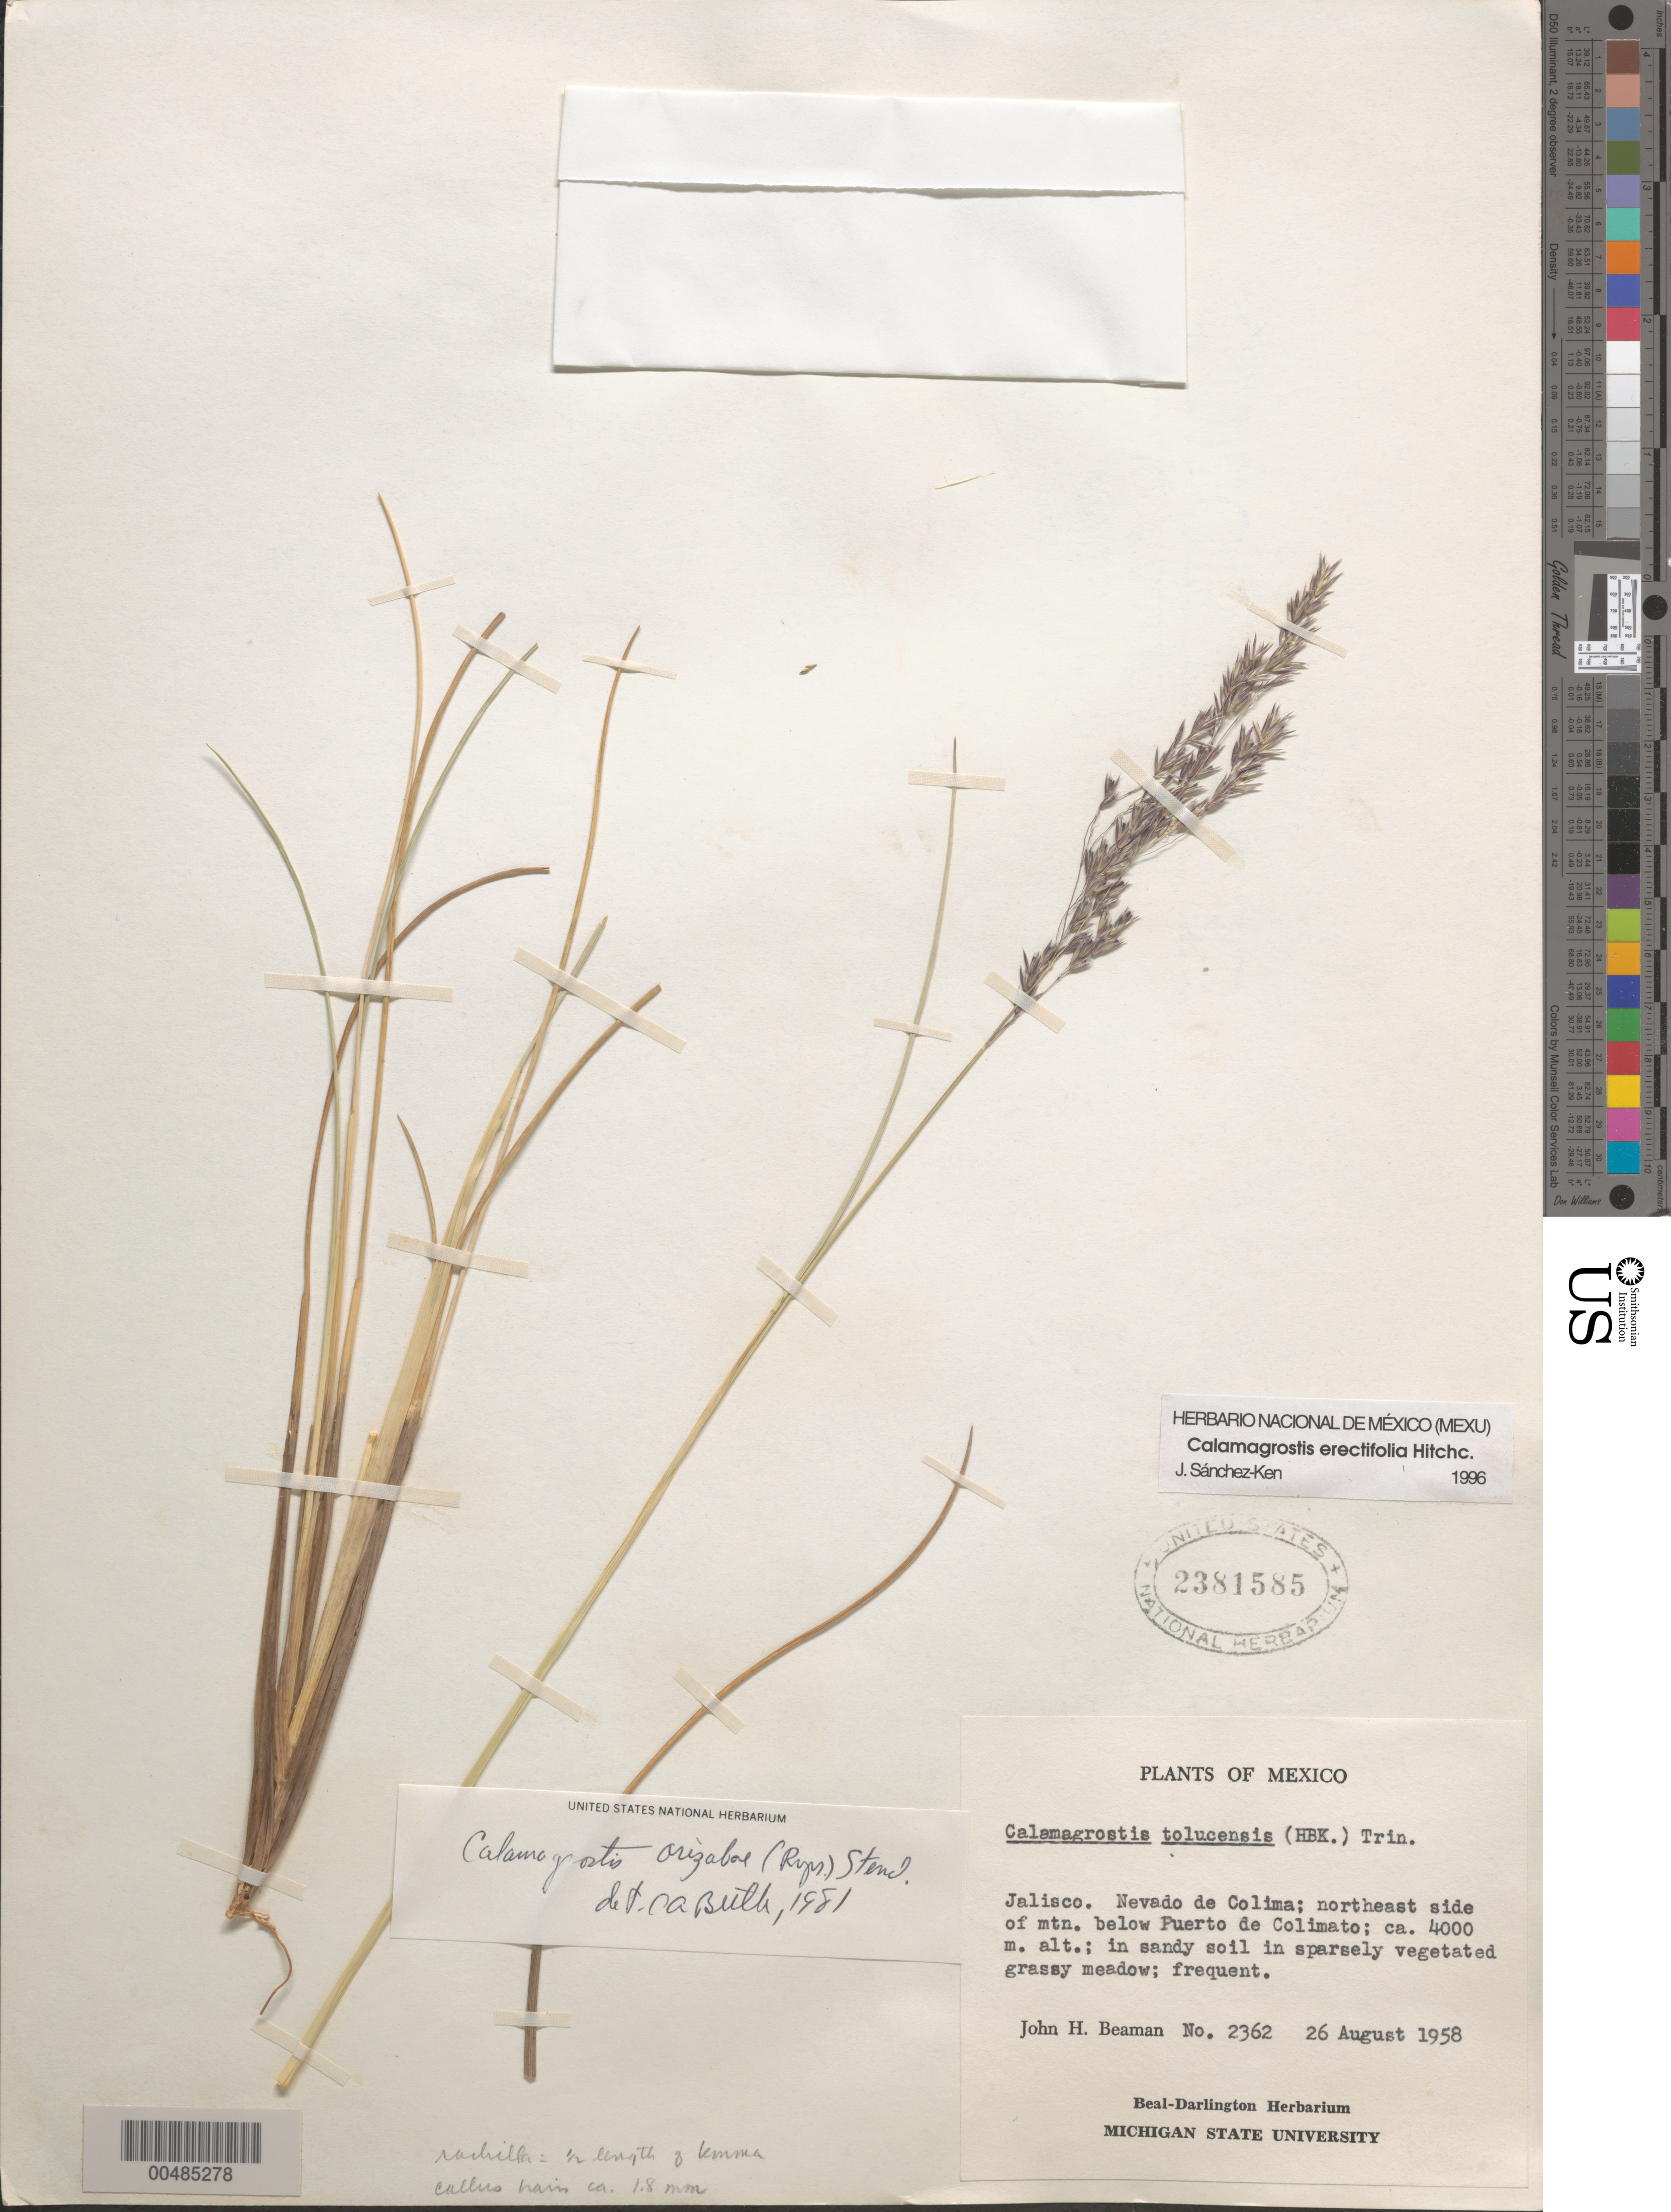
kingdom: Plantae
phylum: Tracheophyta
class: Liliopsida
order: Poales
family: Poaceae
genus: Calamagrostis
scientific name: Calamagrostis erectifolia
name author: Hitchc.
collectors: J. H. Beaman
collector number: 2362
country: Mexico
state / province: Jalisco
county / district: Nevado de Colima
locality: NE side of mtn. below Puerto de Coliamato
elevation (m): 1219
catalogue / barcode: US 2381585